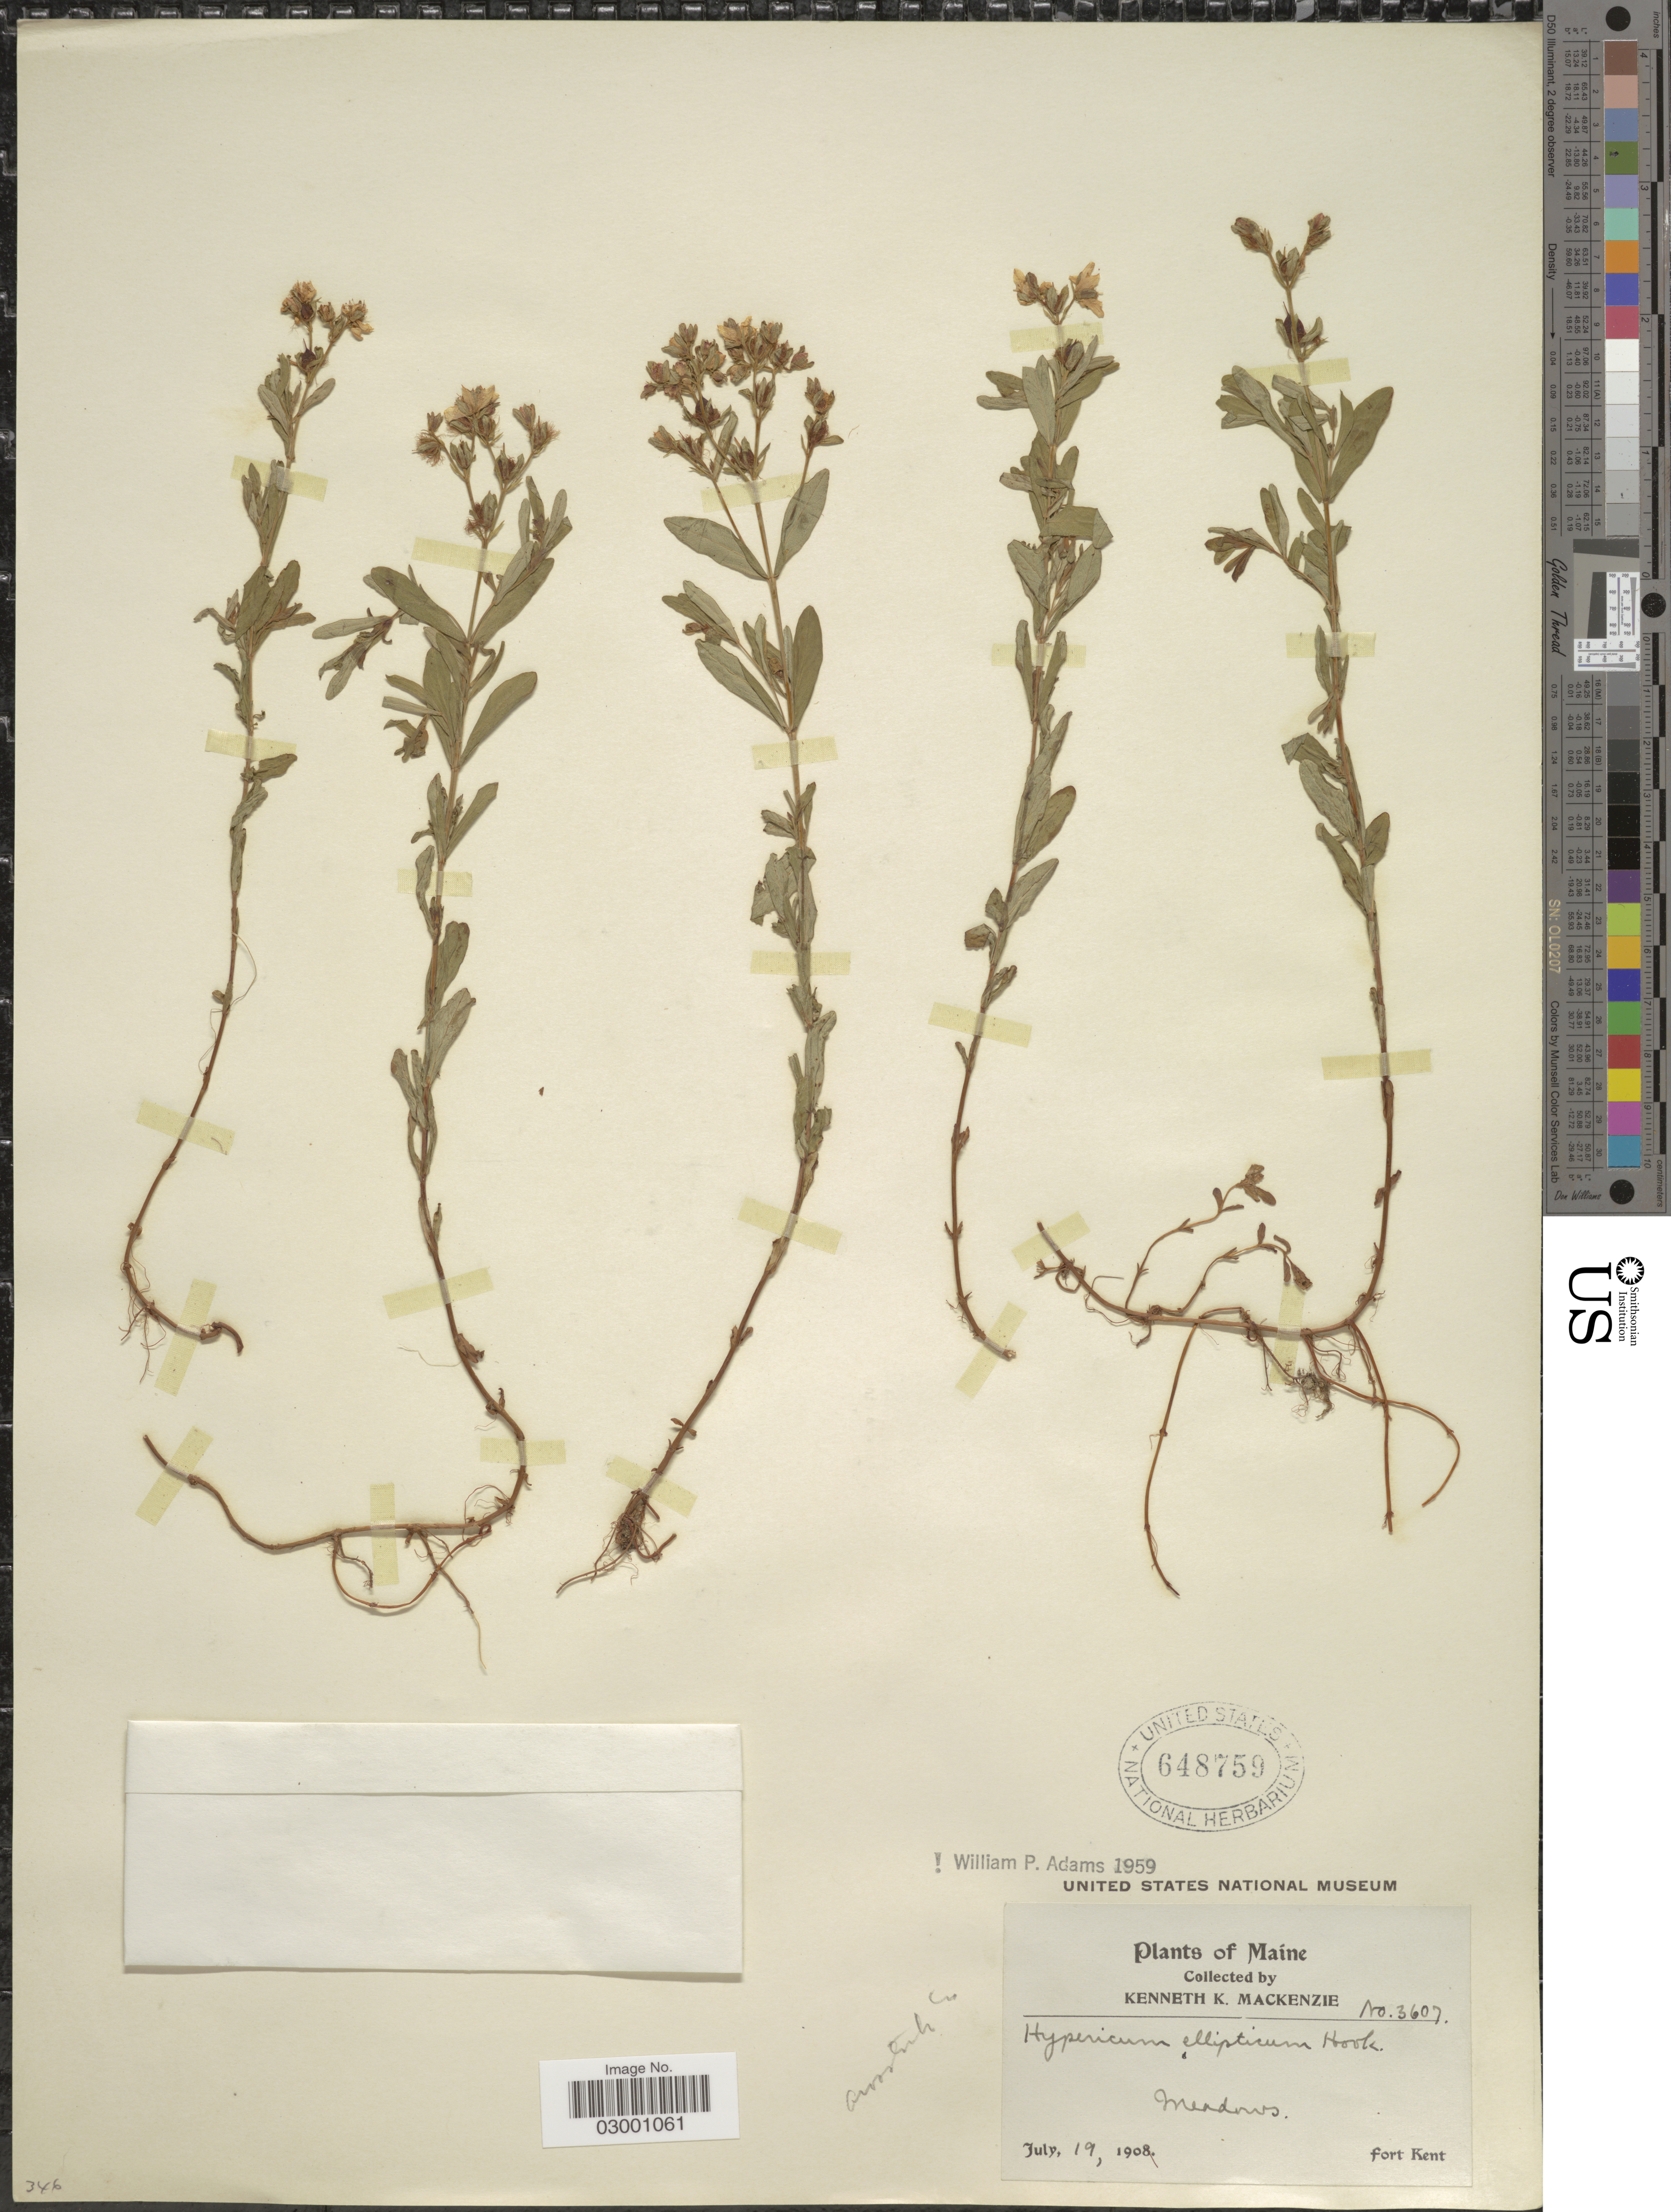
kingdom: Plantae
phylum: Tracheophyta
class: Magnoliopsida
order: Malpighiales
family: Hypericaceae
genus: Hypericum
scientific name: Hypericum ellipticum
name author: Hook.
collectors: K. K. Mackenzie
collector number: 3607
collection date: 1908-07-19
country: United States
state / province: Maine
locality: Fort Kent, Aroostook Co.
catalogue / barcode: US 648759